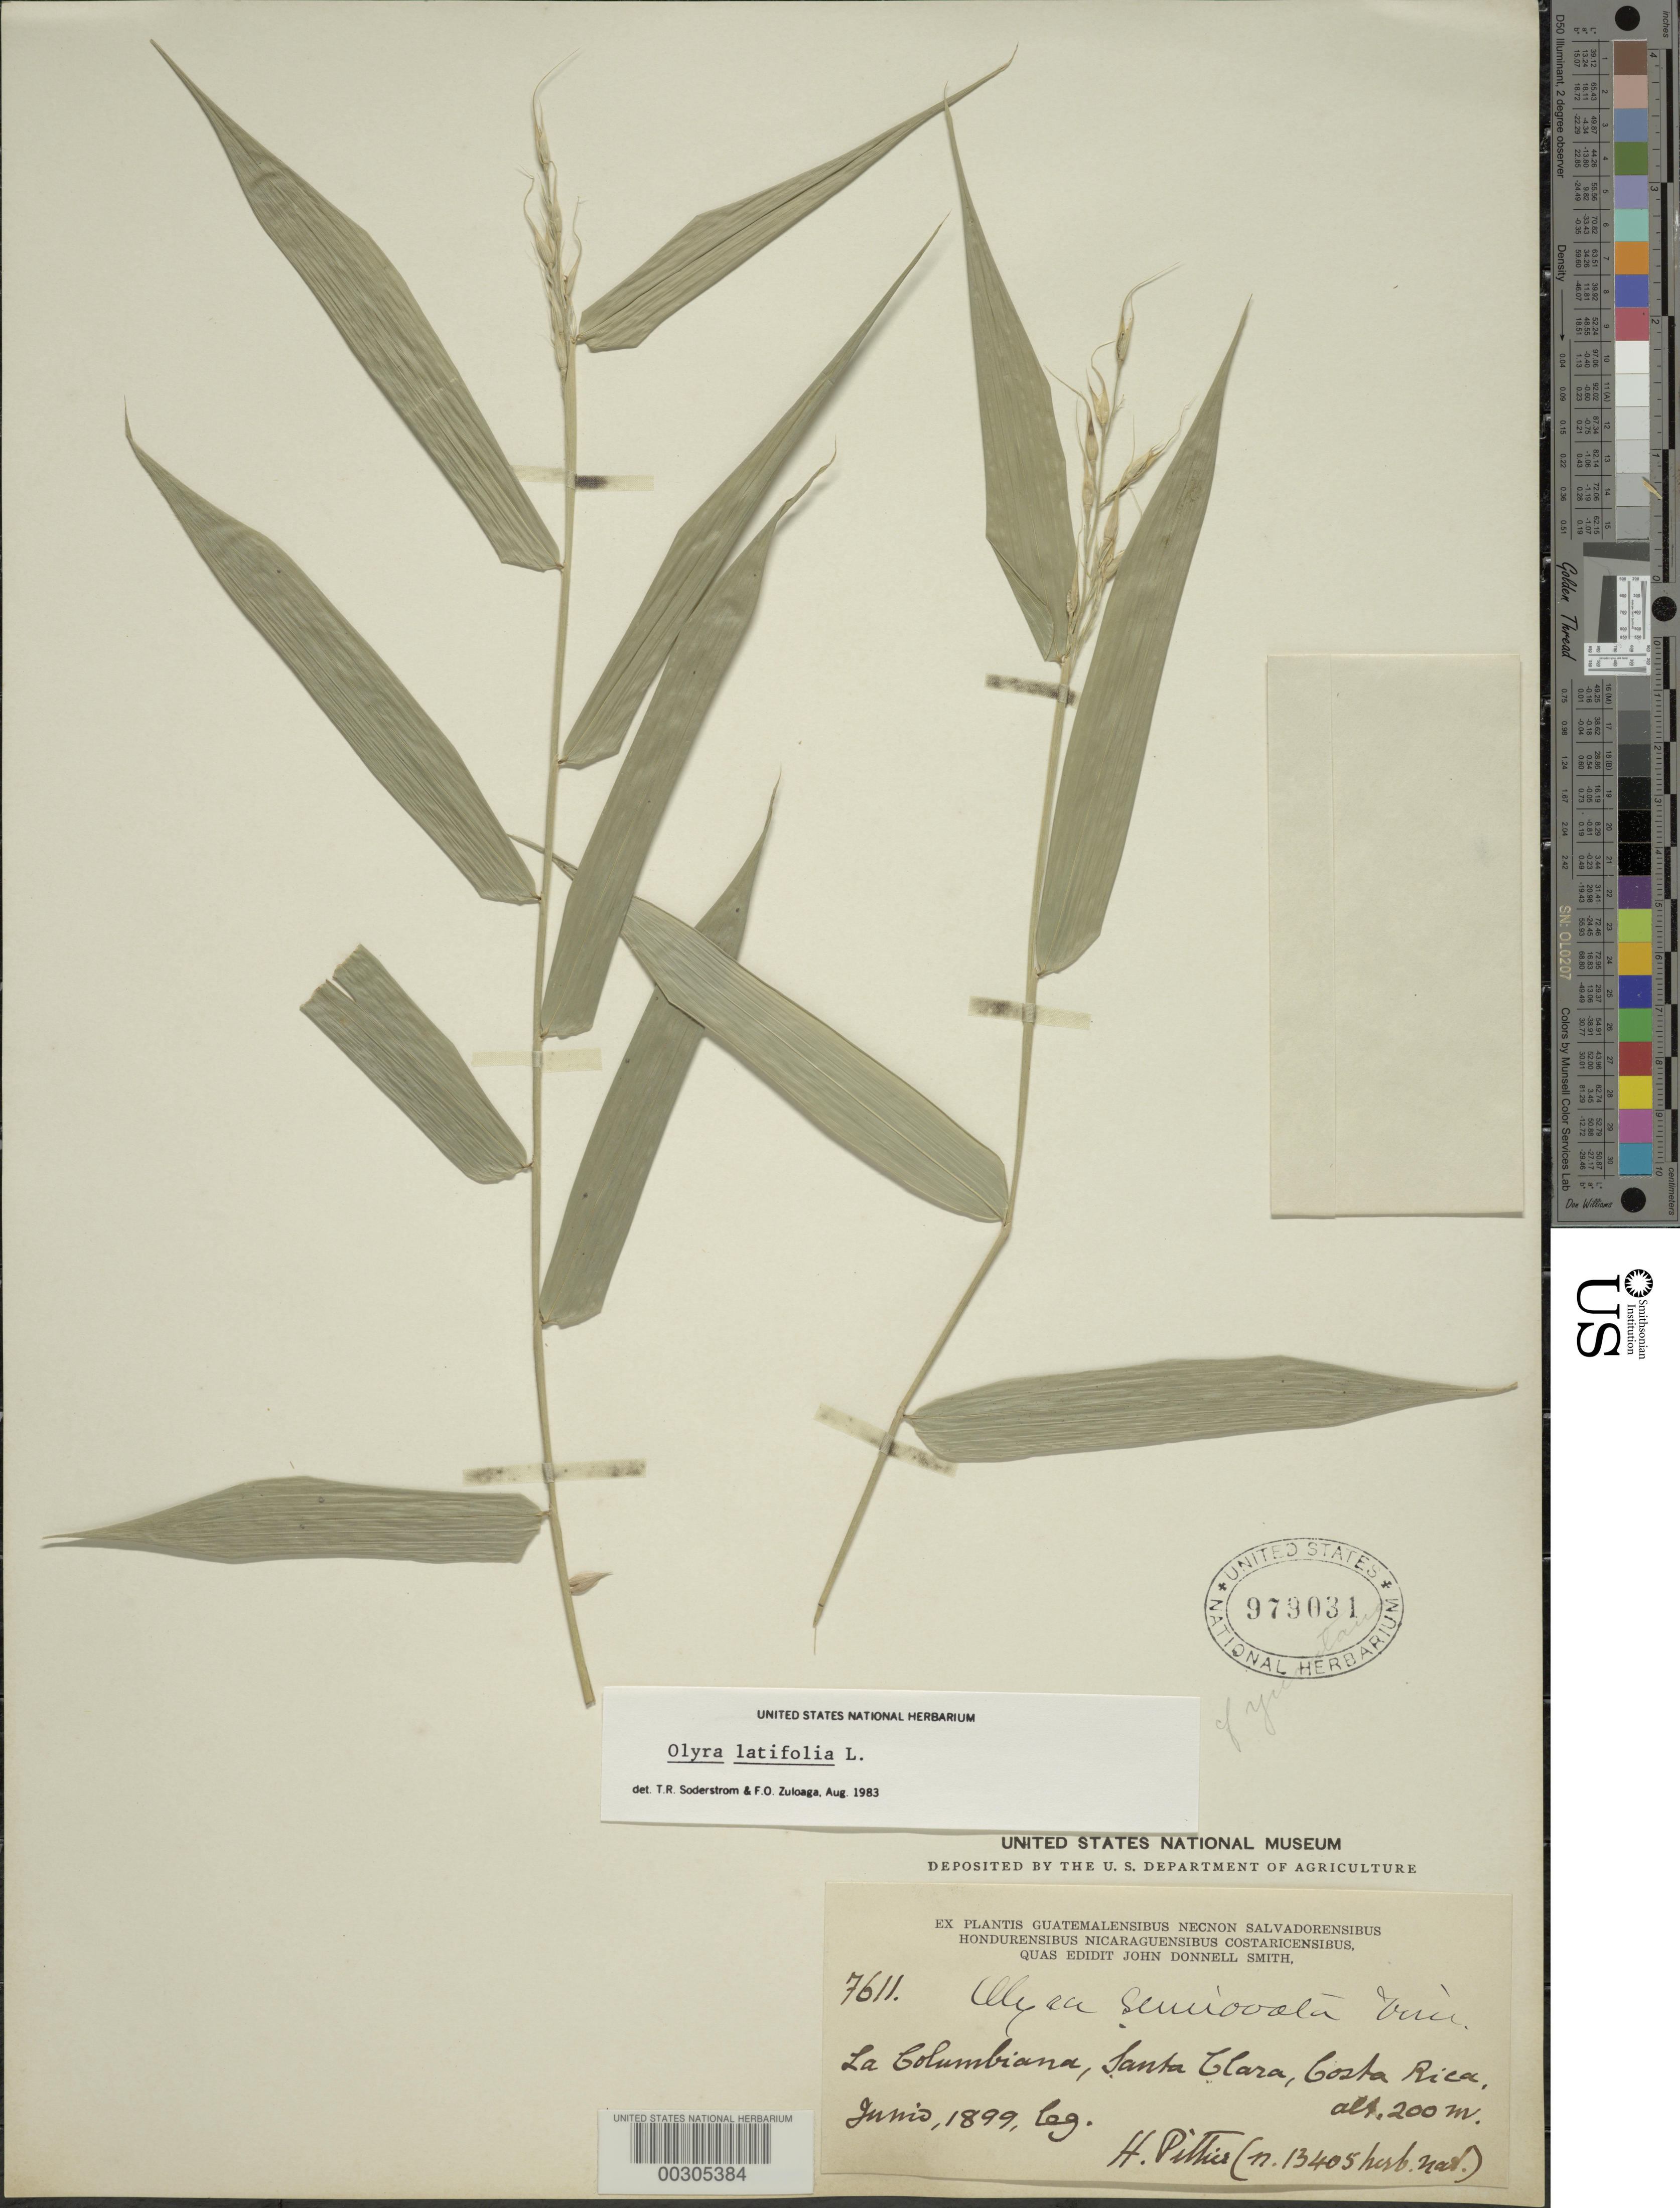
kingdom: Plantae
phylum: Tracheophyta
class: Liliopsida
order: Poales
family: Poaceae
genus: Olyra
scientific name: Olyra latifolia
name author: L.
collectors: H. F. Pittier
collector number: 7611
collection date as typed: Jun 1899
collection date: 1899-06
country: Costa Rica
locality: La Columbiana, Santa Clara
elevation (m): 200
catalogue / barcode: US 979031